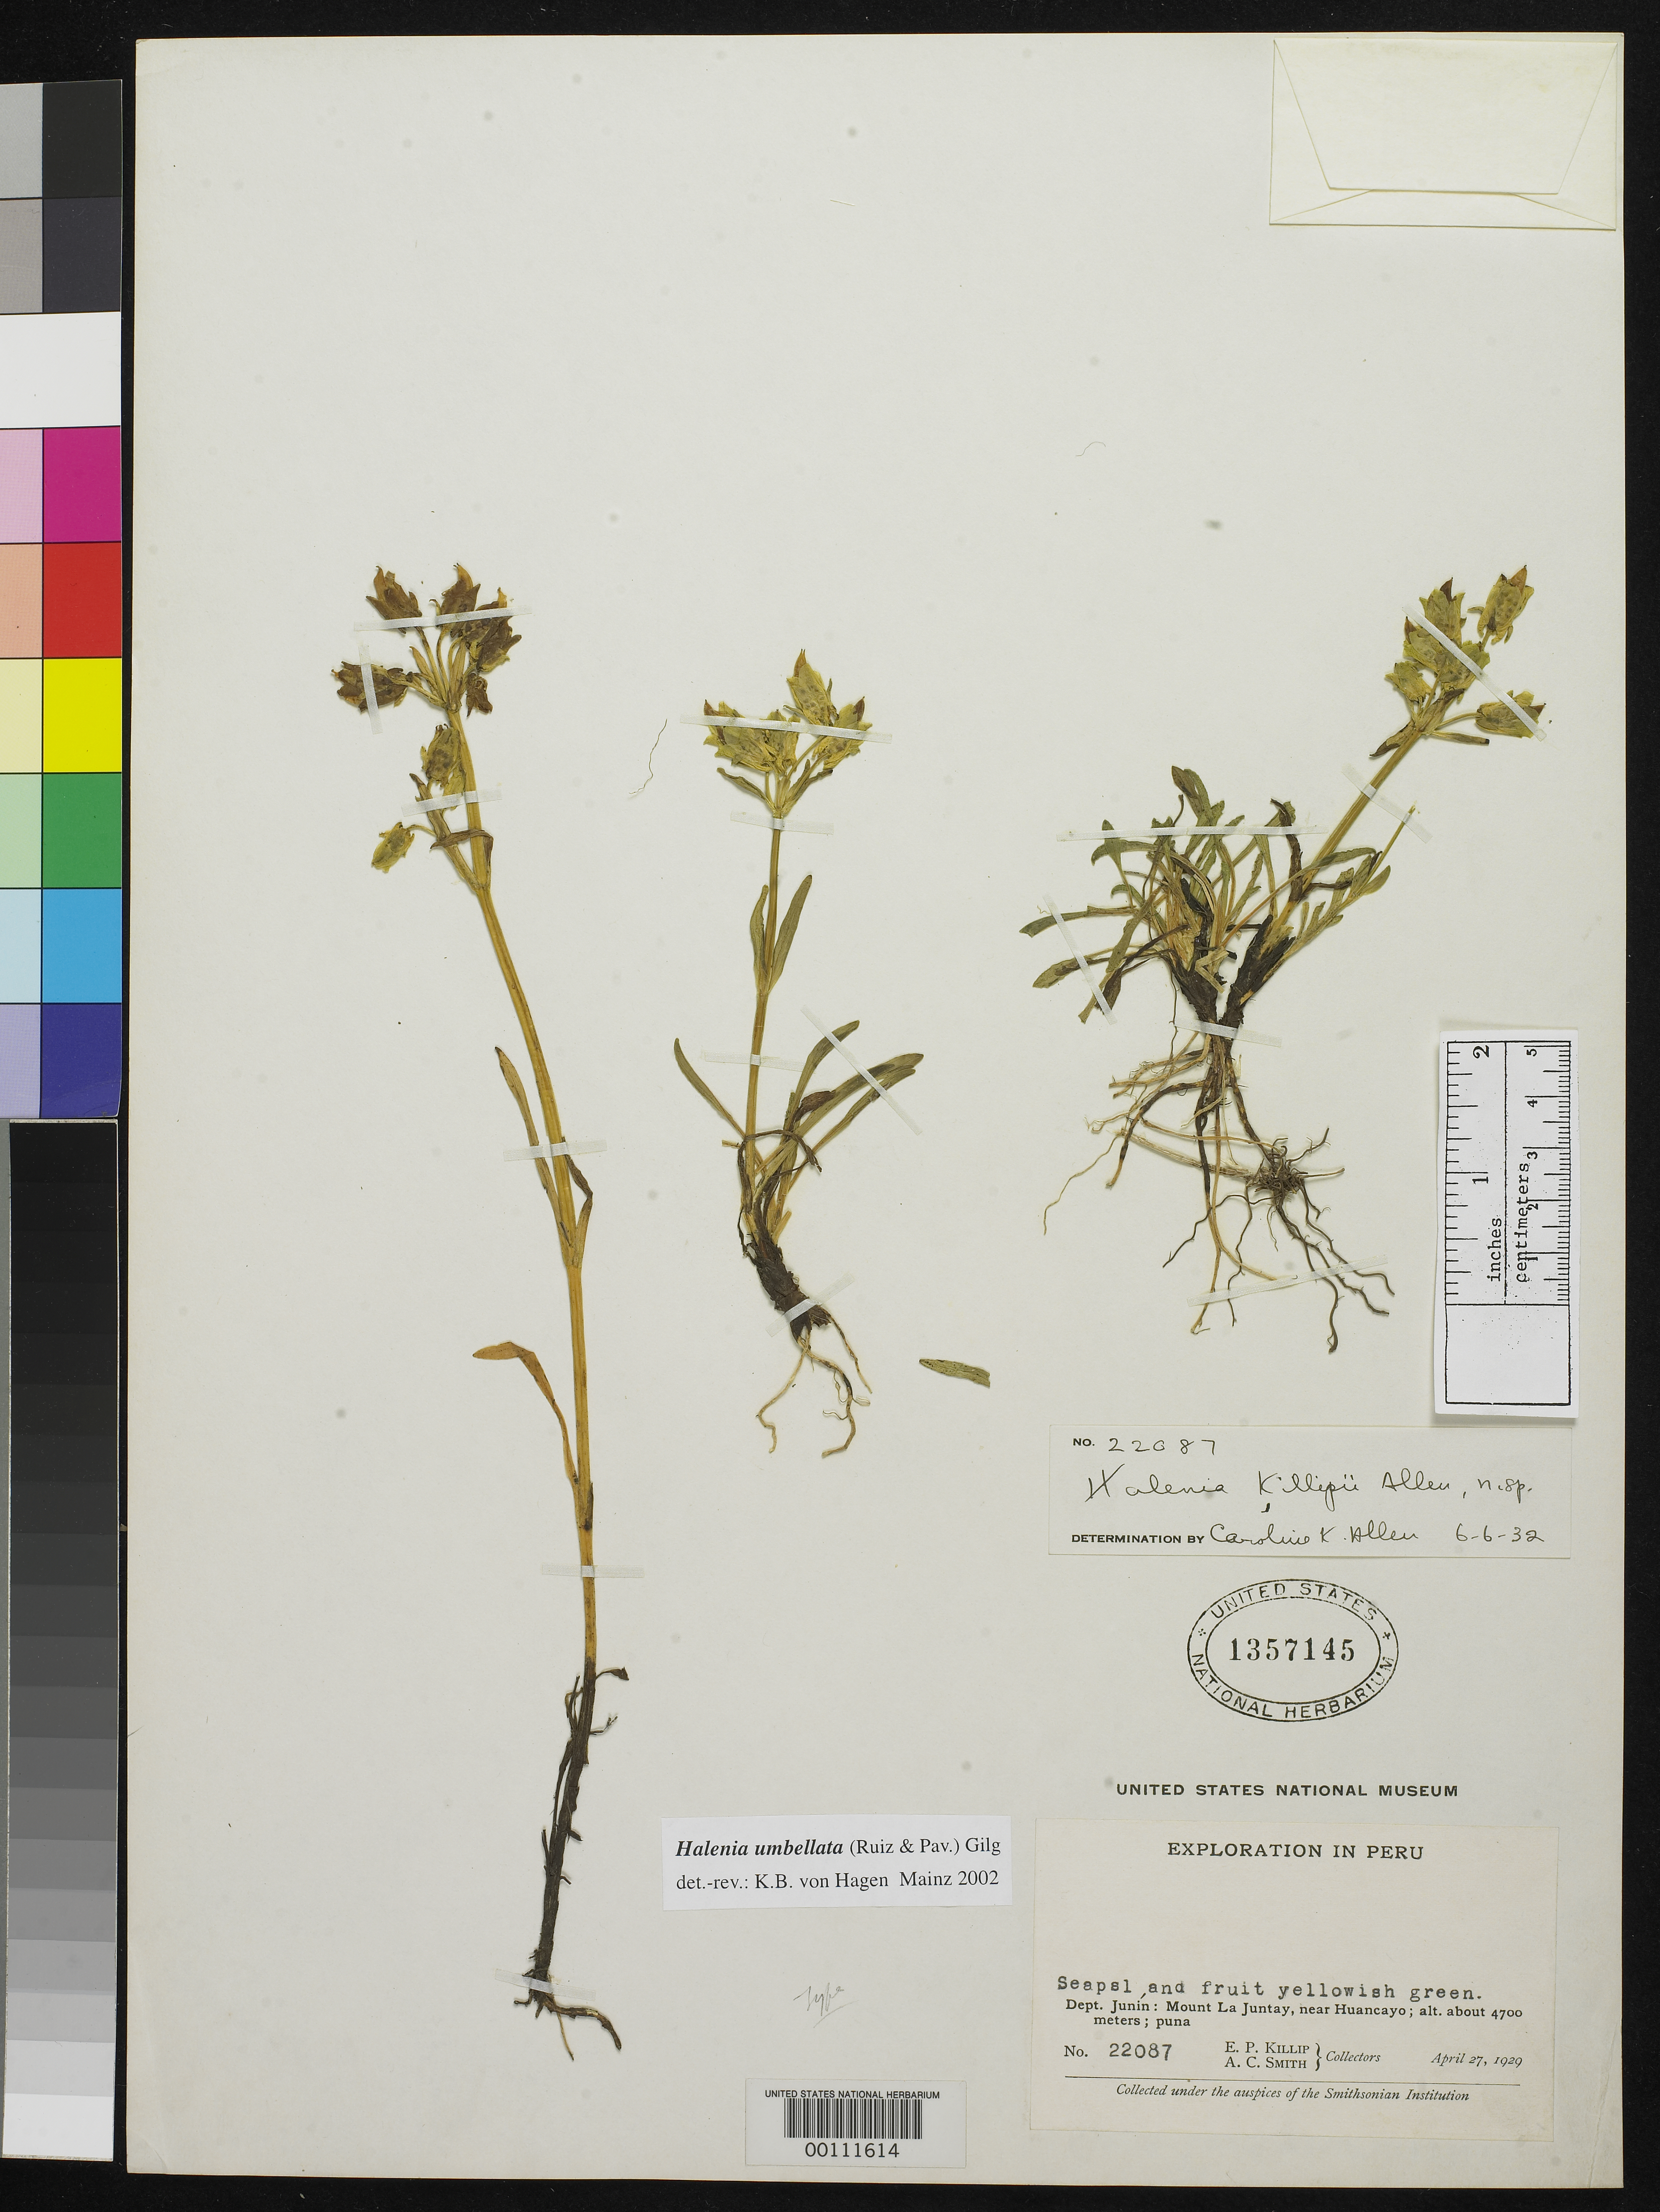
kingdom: Plantae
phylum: Tracheophyta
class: Magnoliopsida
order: Gentianales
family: Gentianaceae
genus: Halenia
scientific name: Halenia killipii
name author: C.K. Allen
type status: Holotype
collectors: E. P. Killip & A. C. Smith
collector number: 22087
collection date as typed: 27 Apr 1929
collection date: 1929-04-27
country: Peru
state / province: Junín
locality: Mt. La Juntay, near Huancayo.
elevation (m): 4700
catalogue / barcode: US 1357145